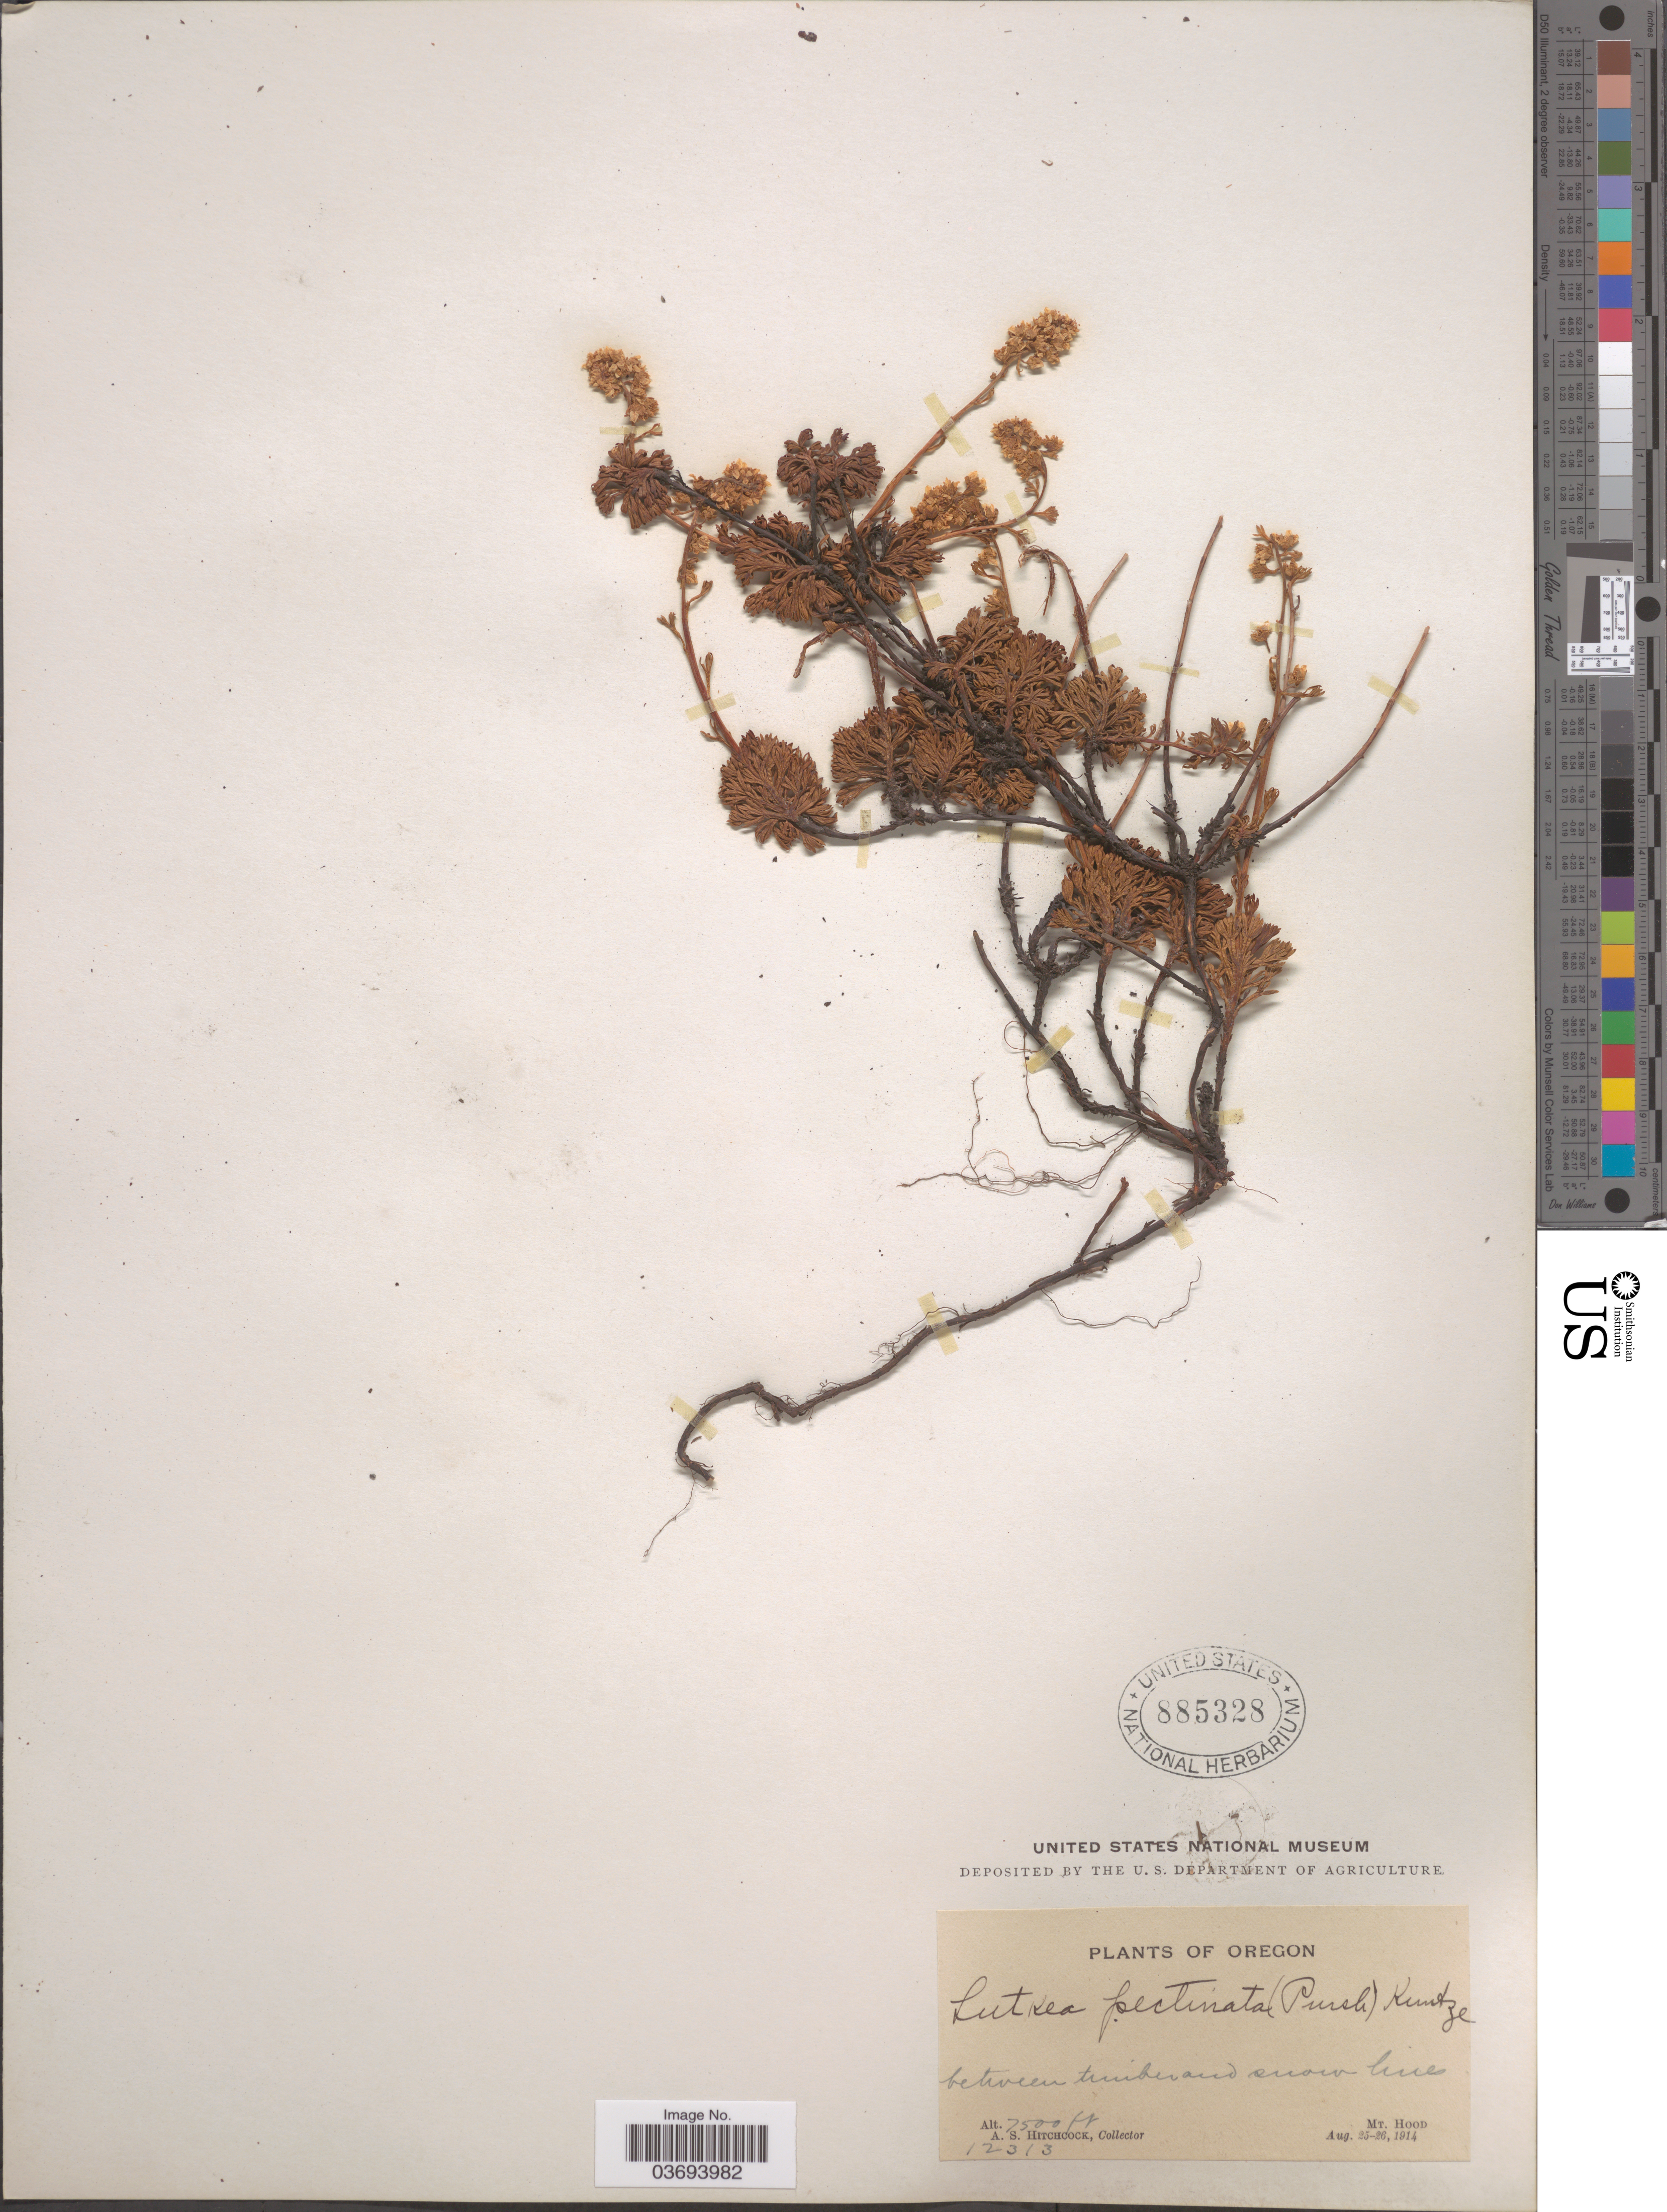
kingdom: Plantae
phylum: Tracheophyta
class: Magnoliopsida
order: Rosales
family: Rosaceae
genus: Luetkea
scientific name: Luetkea pectinata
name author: (Pursh) Kuntze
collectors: A. S. Hitchcock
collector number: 12313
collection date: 1914-08-25/1914-08-26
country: United States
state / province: Oregon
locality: Between timberland and snow lines. Mt. Hood.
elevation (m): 2286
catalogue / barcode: US 885328